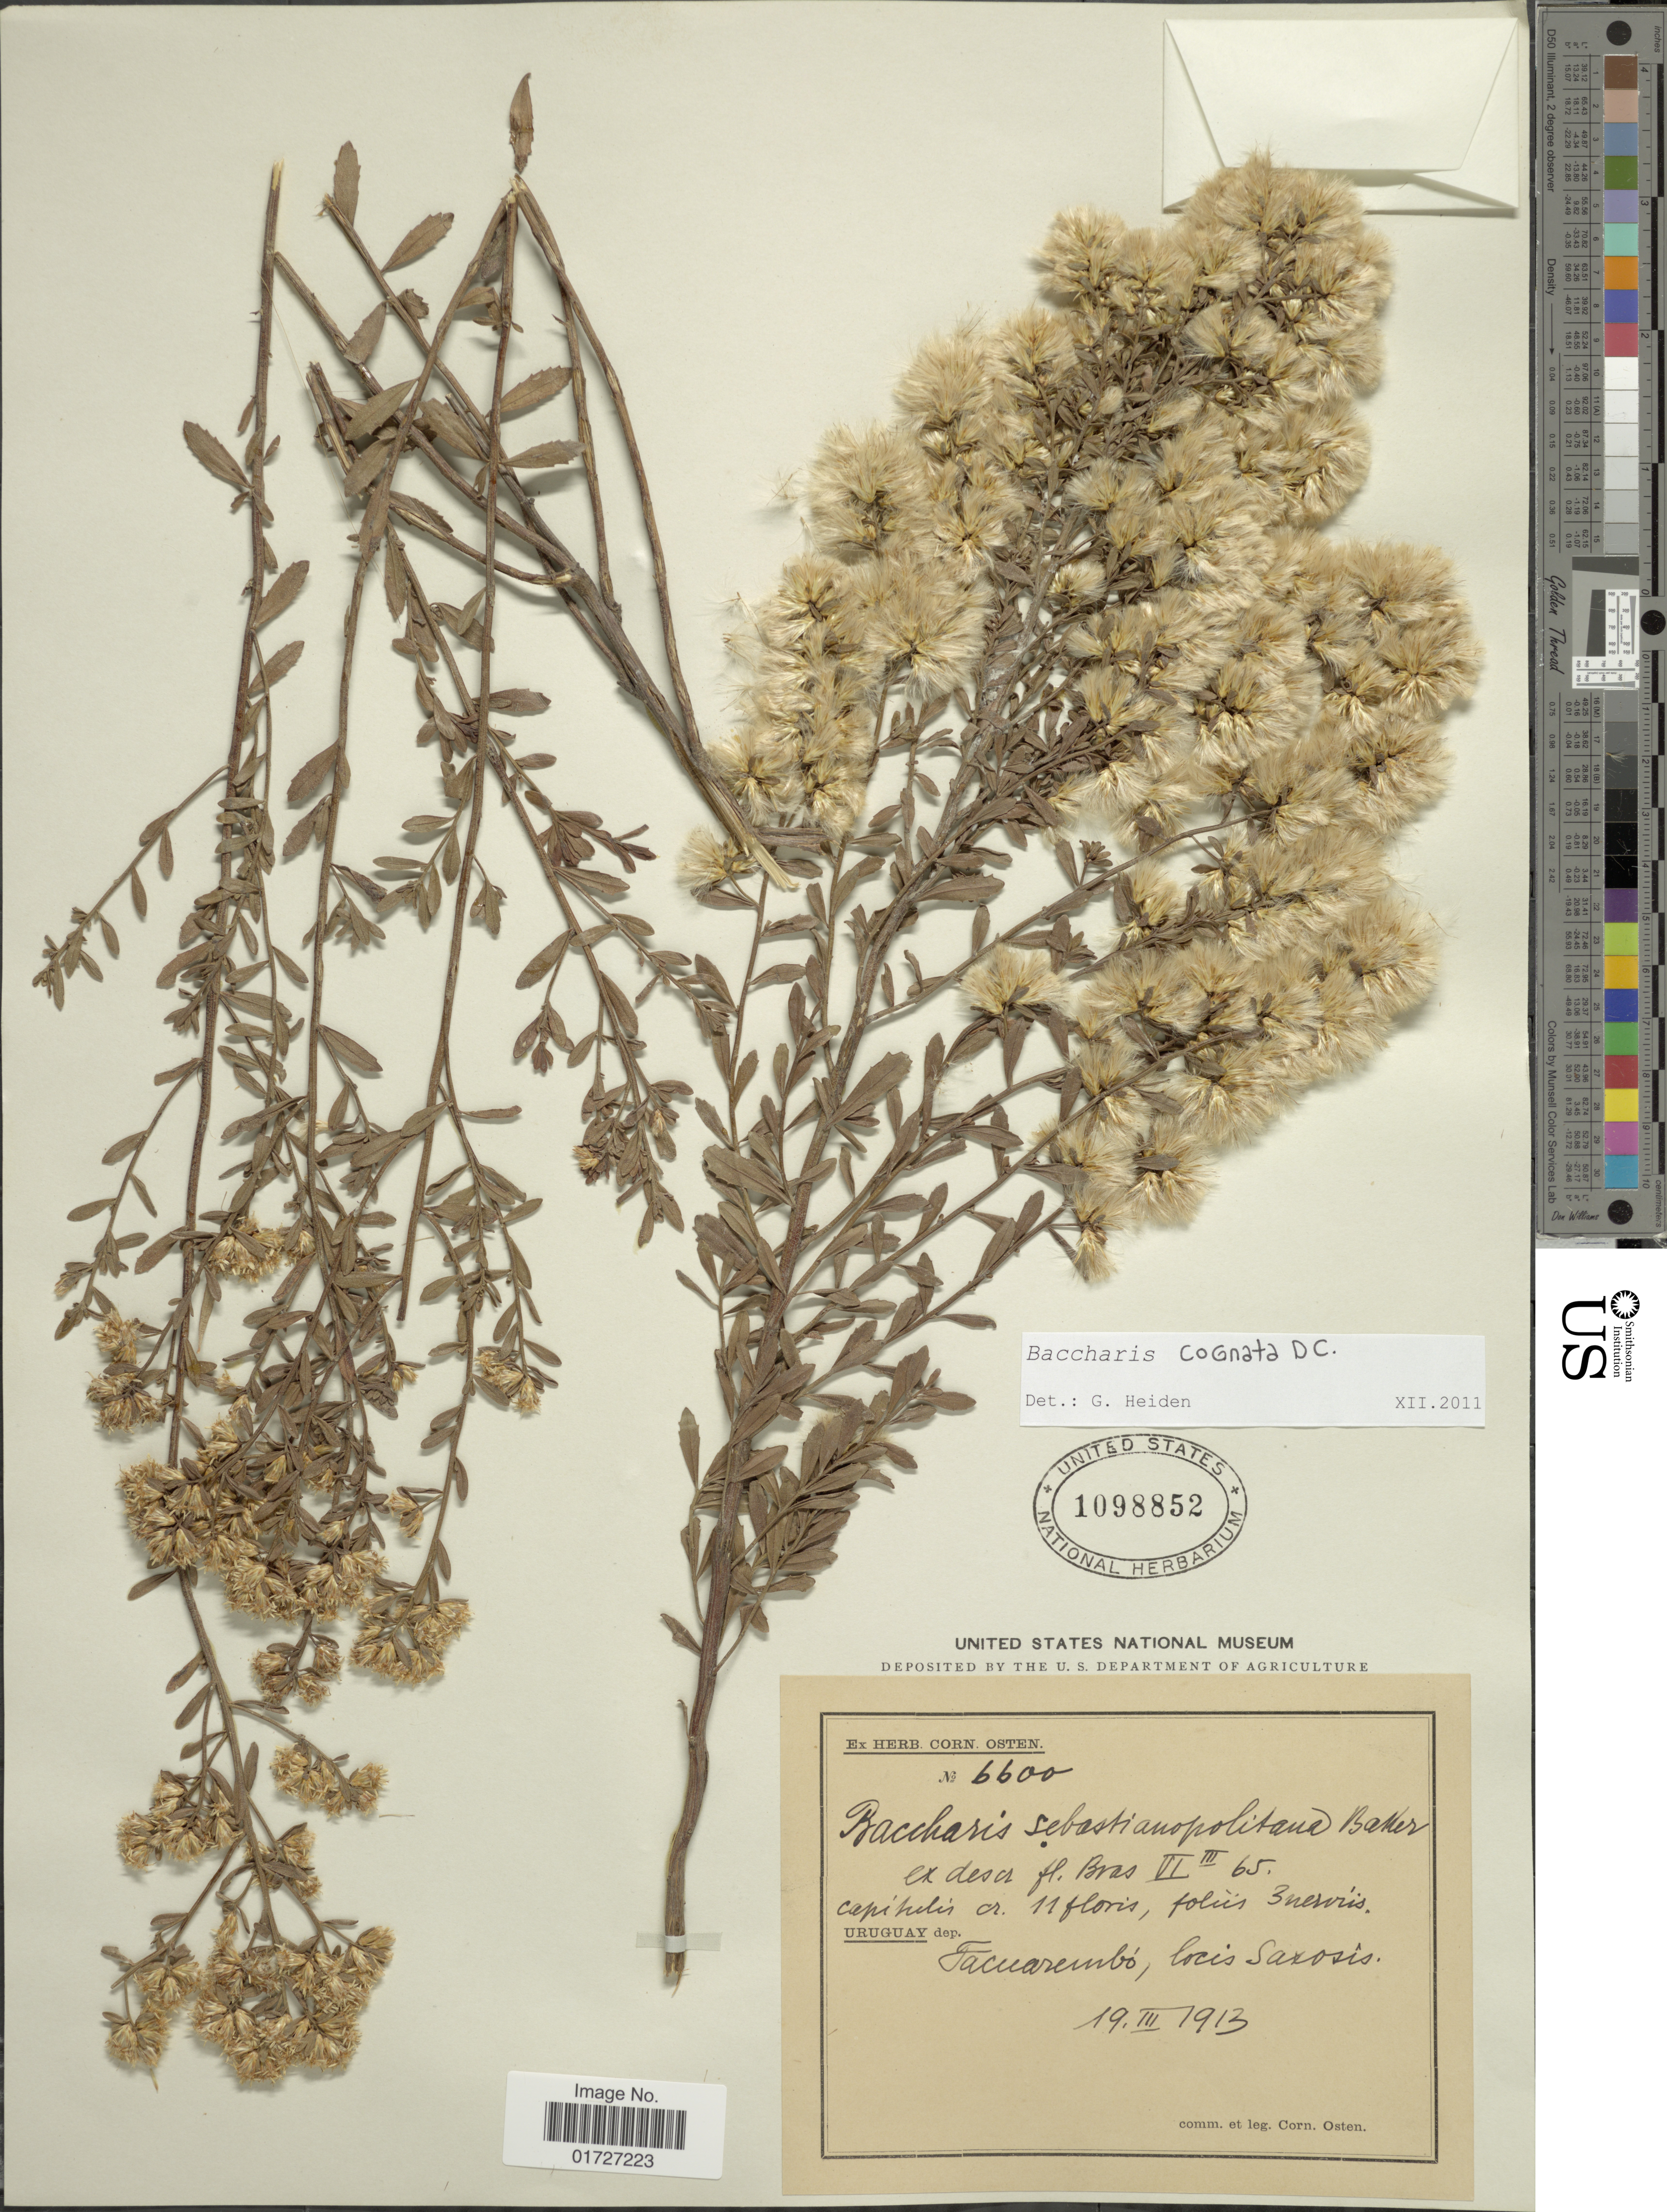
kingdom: Plantae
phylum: Tracheophyta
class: Magnoliopsida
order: Asterales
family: Asteraceae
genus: Baccharis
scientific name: Baccharis cognata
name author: DC.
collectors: C. Osten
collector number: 6600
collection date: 1913-03-19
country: Uruguay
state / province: Tacuarembó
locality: Saxosis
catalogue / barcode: US 1098852